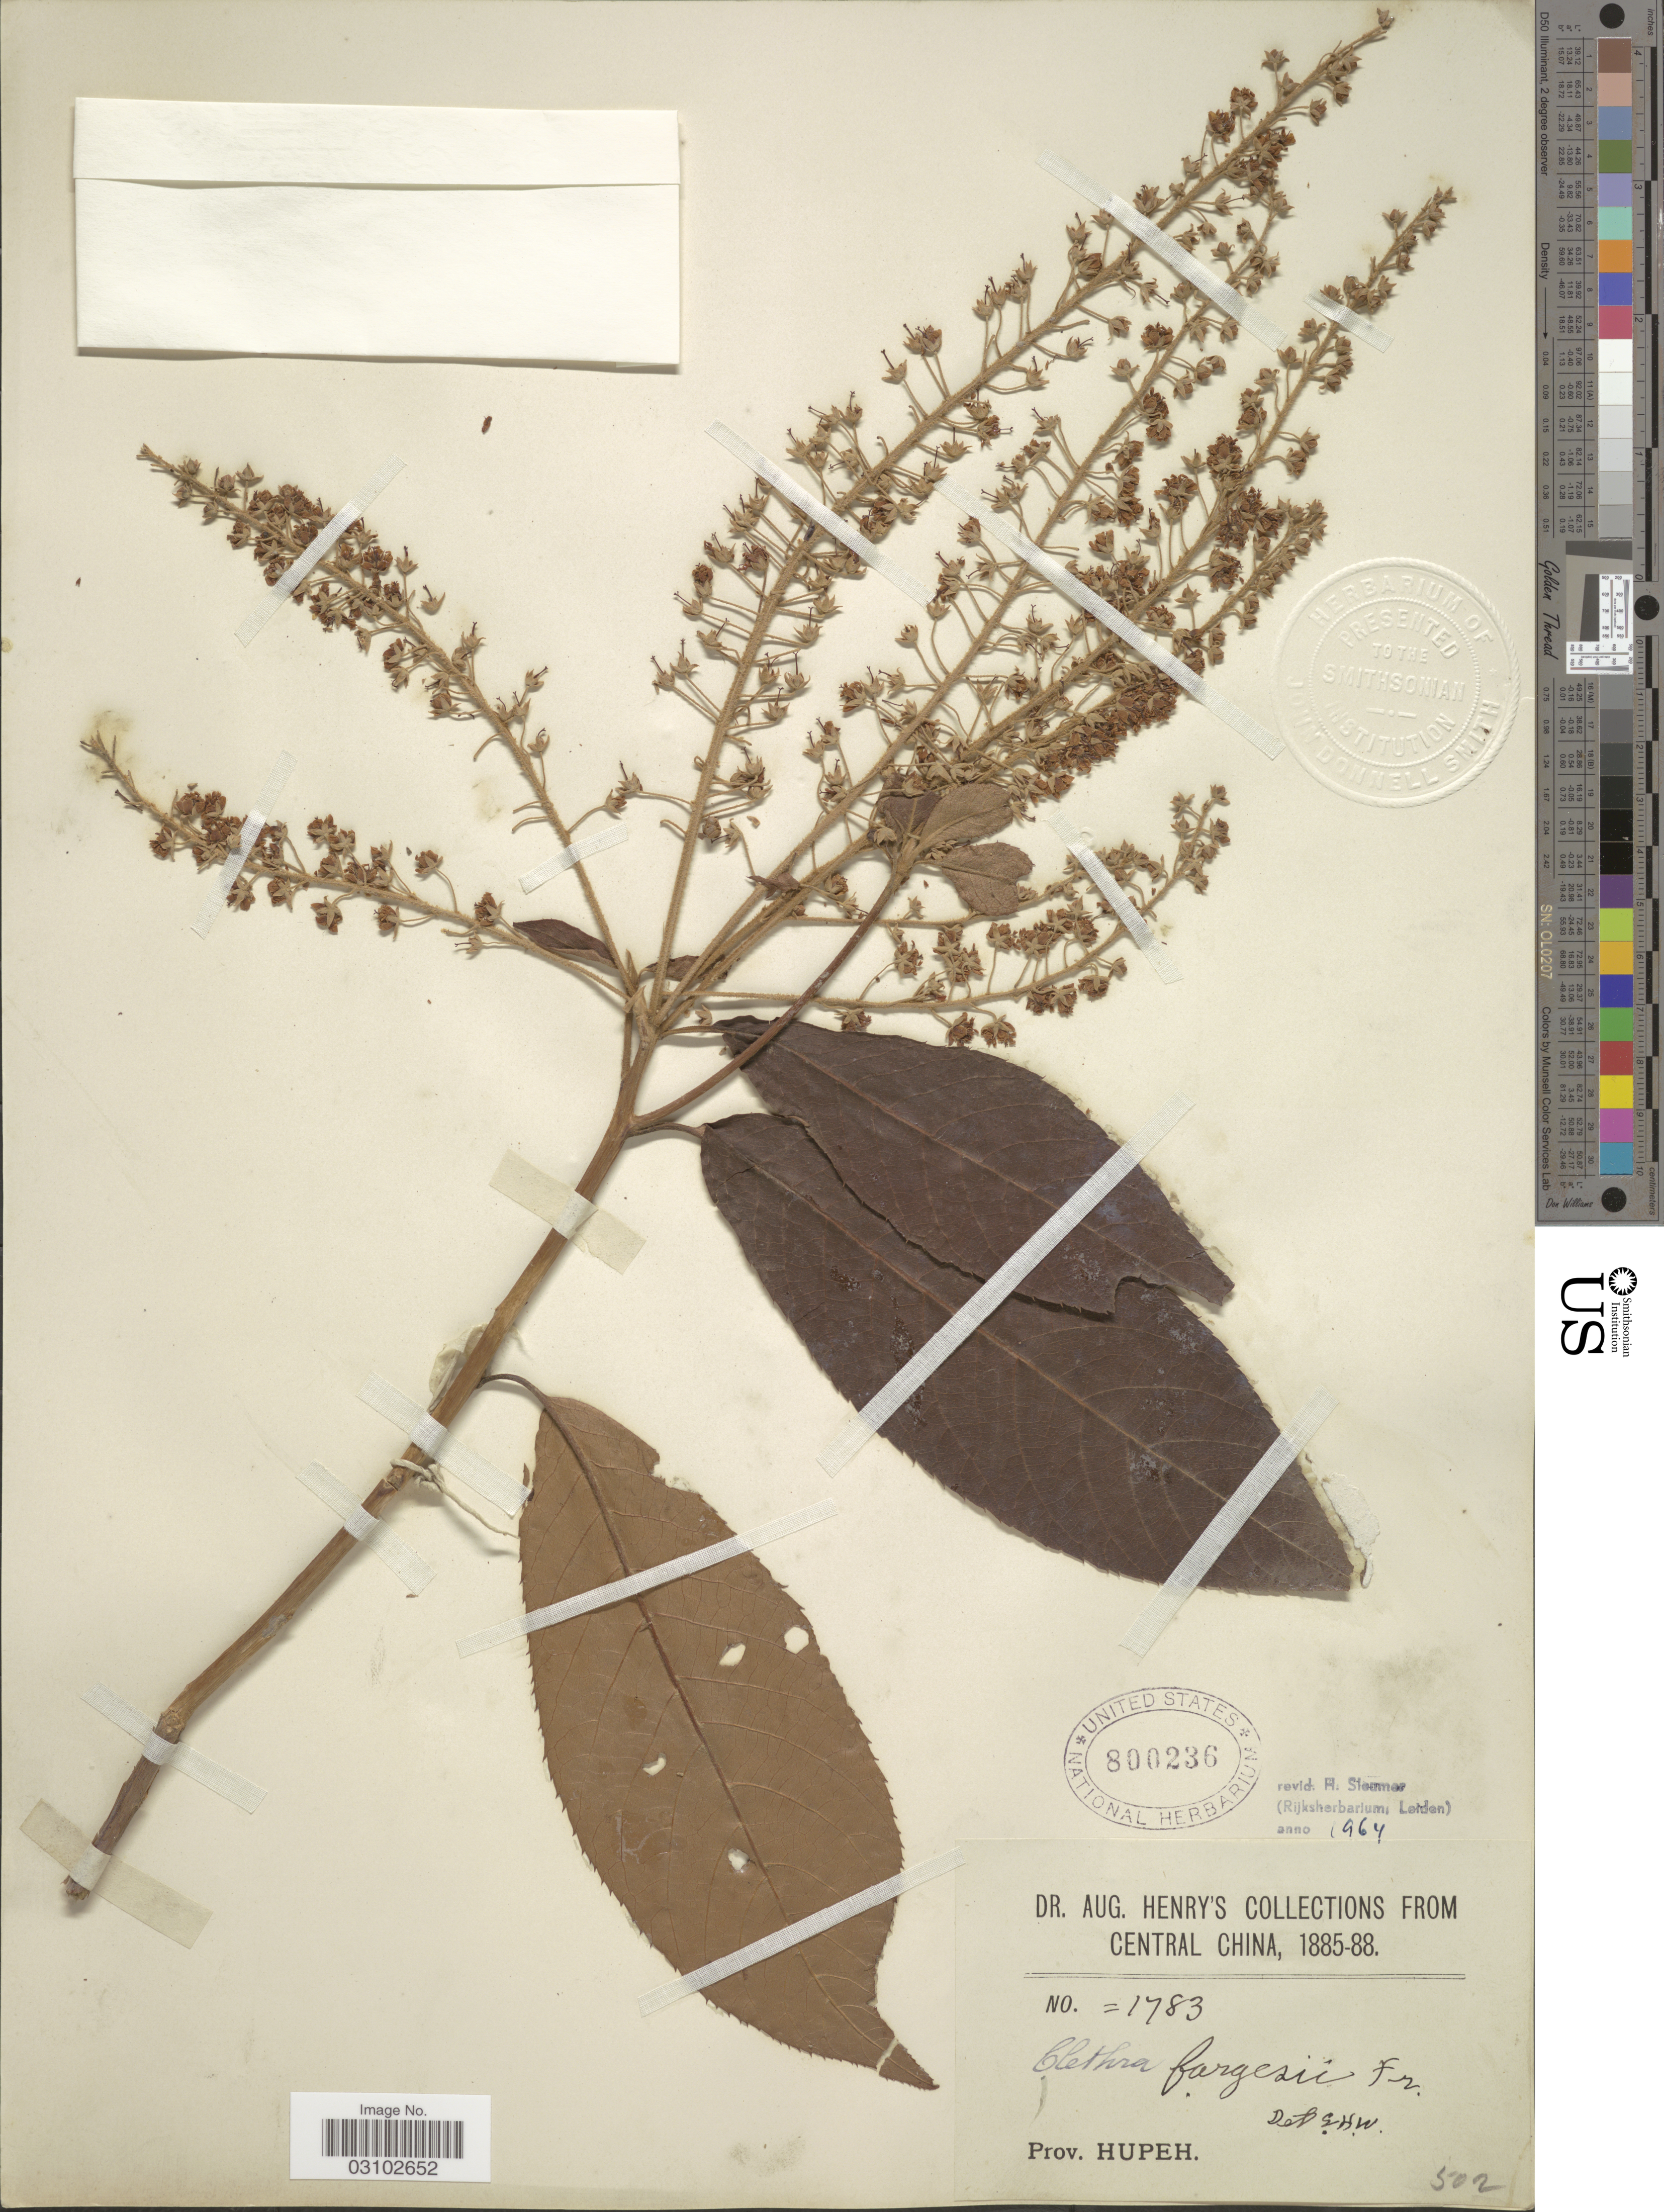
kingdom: Plantae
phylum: Tracheophyta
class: Magnoliopsida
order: Ericales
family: Clethraceae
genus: Clethra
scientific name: Clethra fargesii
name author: Franch.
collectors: A. Henry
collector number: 1783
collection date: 1885/1888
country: China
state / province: Hubei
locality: Central China. Prov. Hupeh.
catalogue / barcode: US 800236